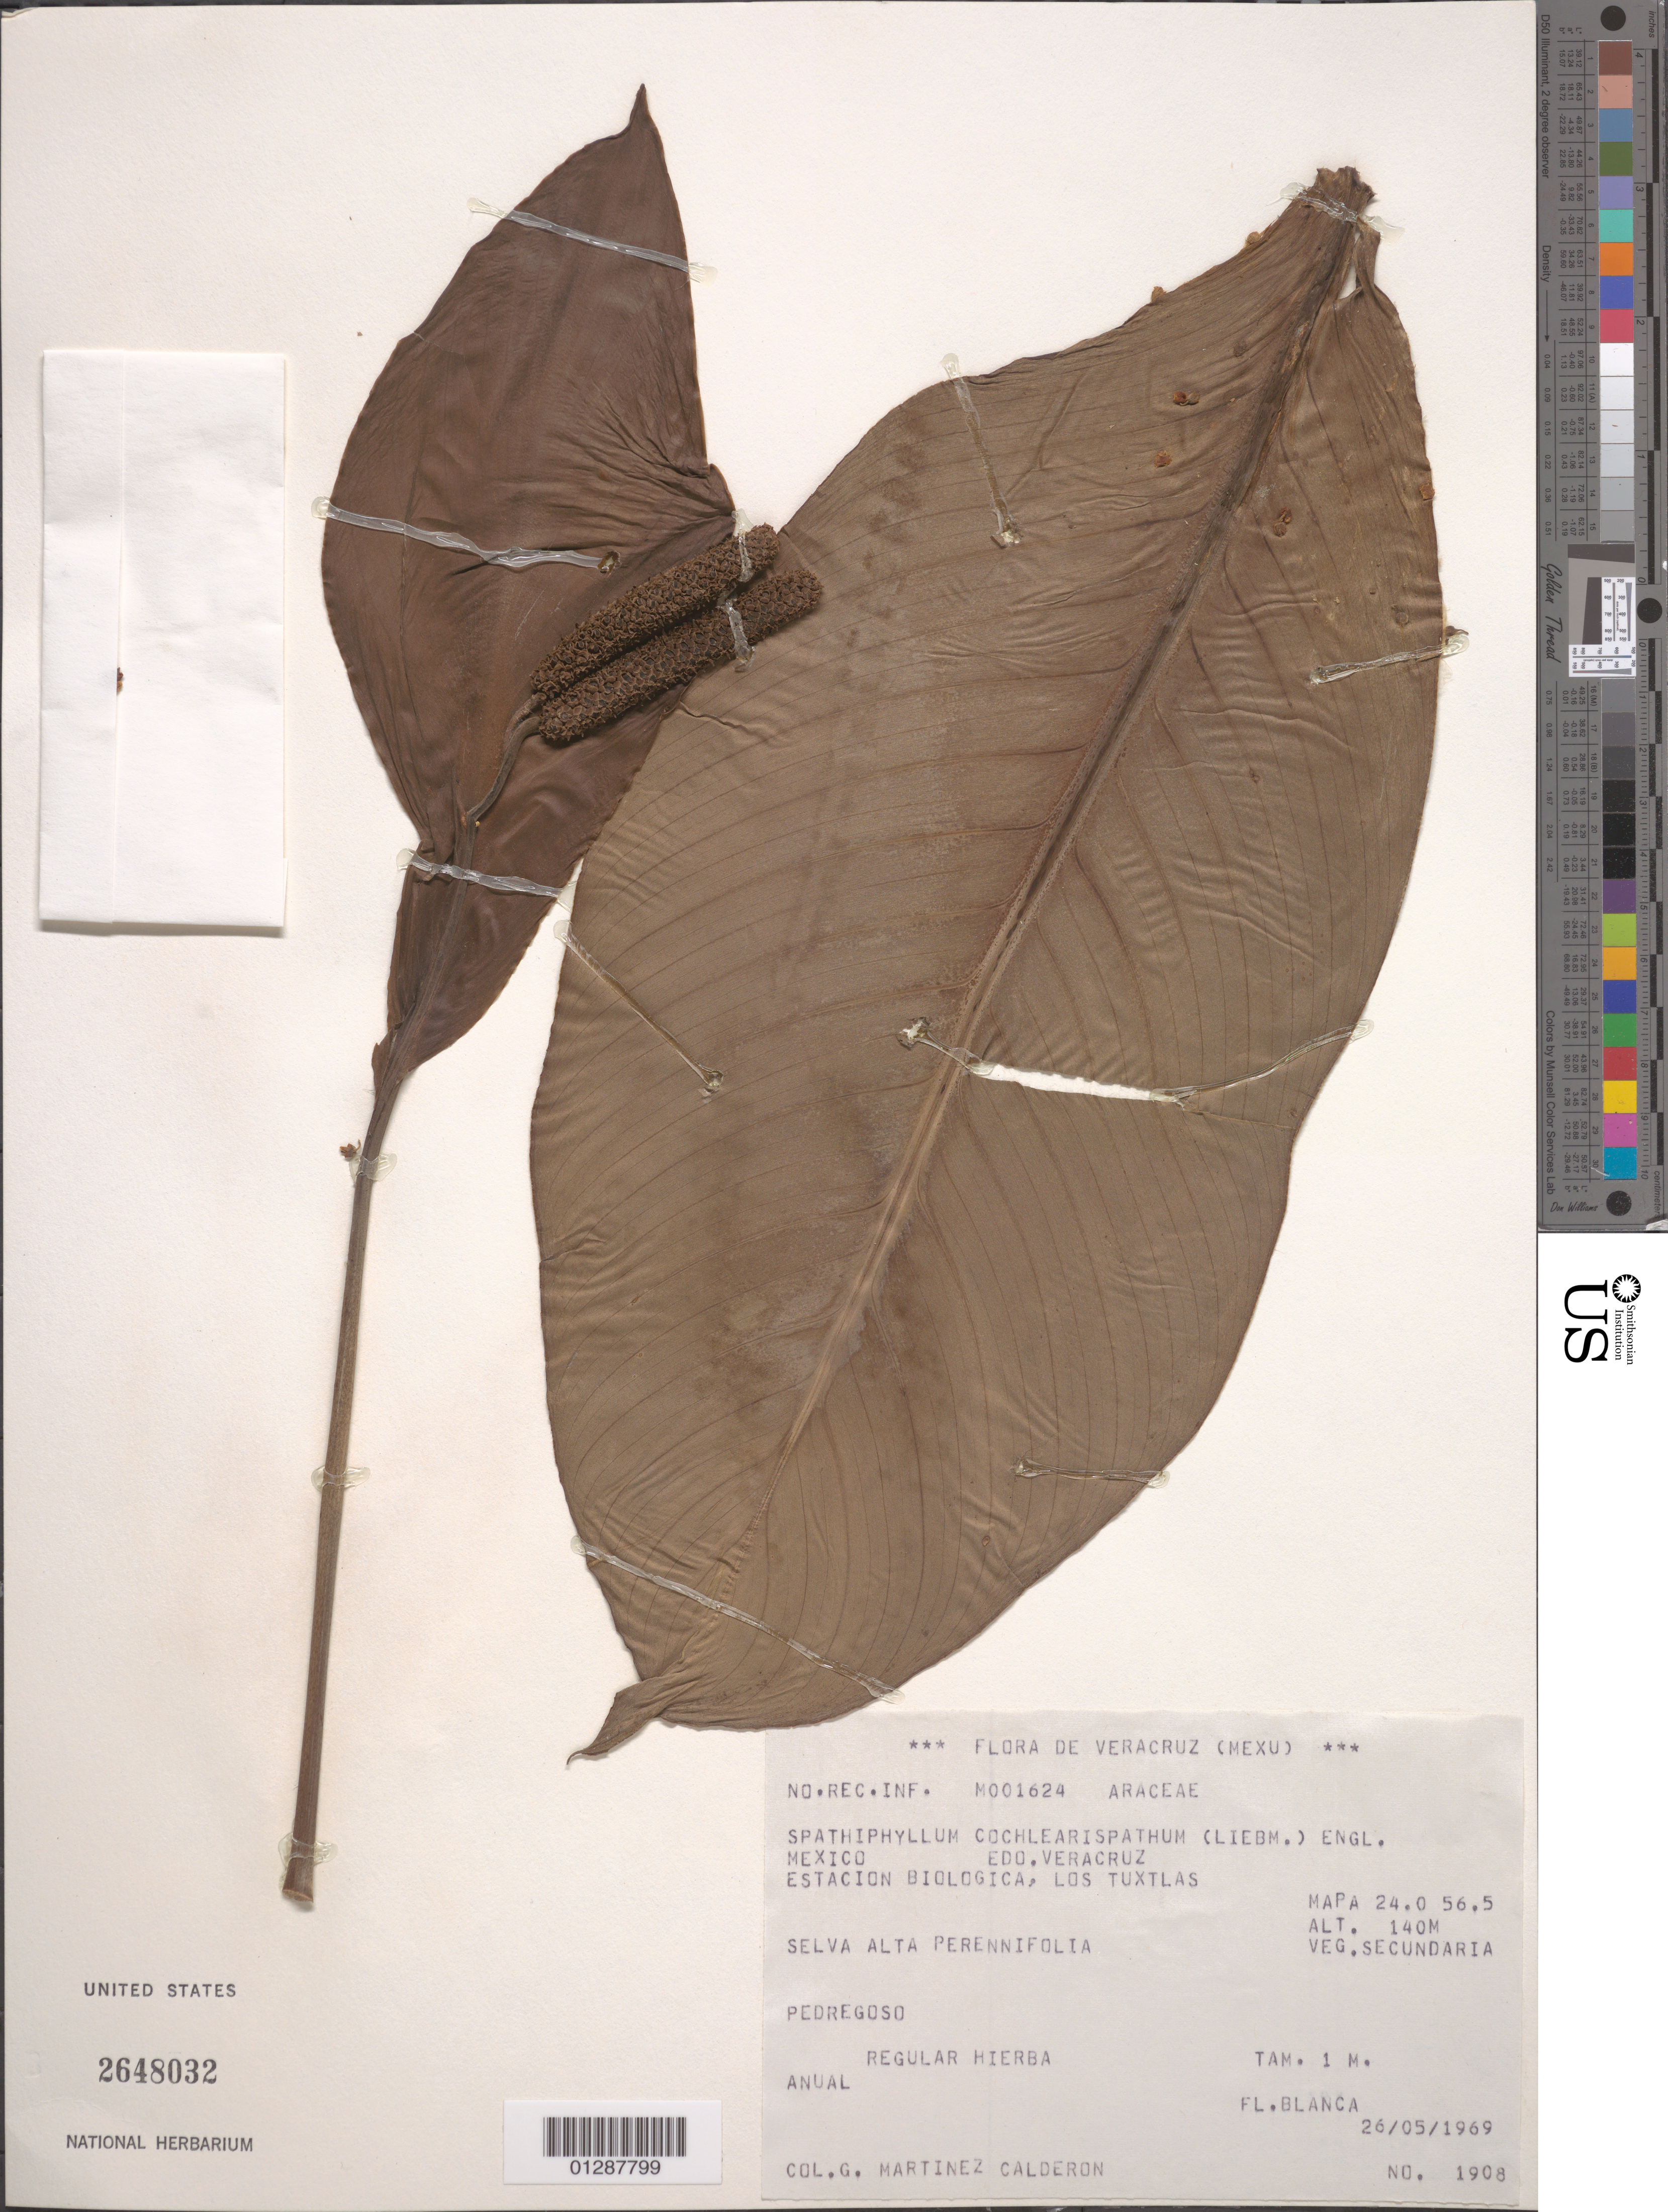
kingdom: Plantae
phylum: Tracheophyta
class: Liliopsida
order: Alismatales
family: Araceae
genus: Spathiphyllum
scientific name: Spathiphyllum cochlearispathum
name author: (Liebm.) Engl.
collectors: G. Martínez Calderón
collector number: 1908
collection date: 1969-05-26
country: Mexico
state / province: Veracruz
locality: Edo. Veracruz. Estacion Biologica, Los Tuxtlas. MAPA 24.0 56.5.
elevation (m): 140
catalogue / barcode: US 2648032